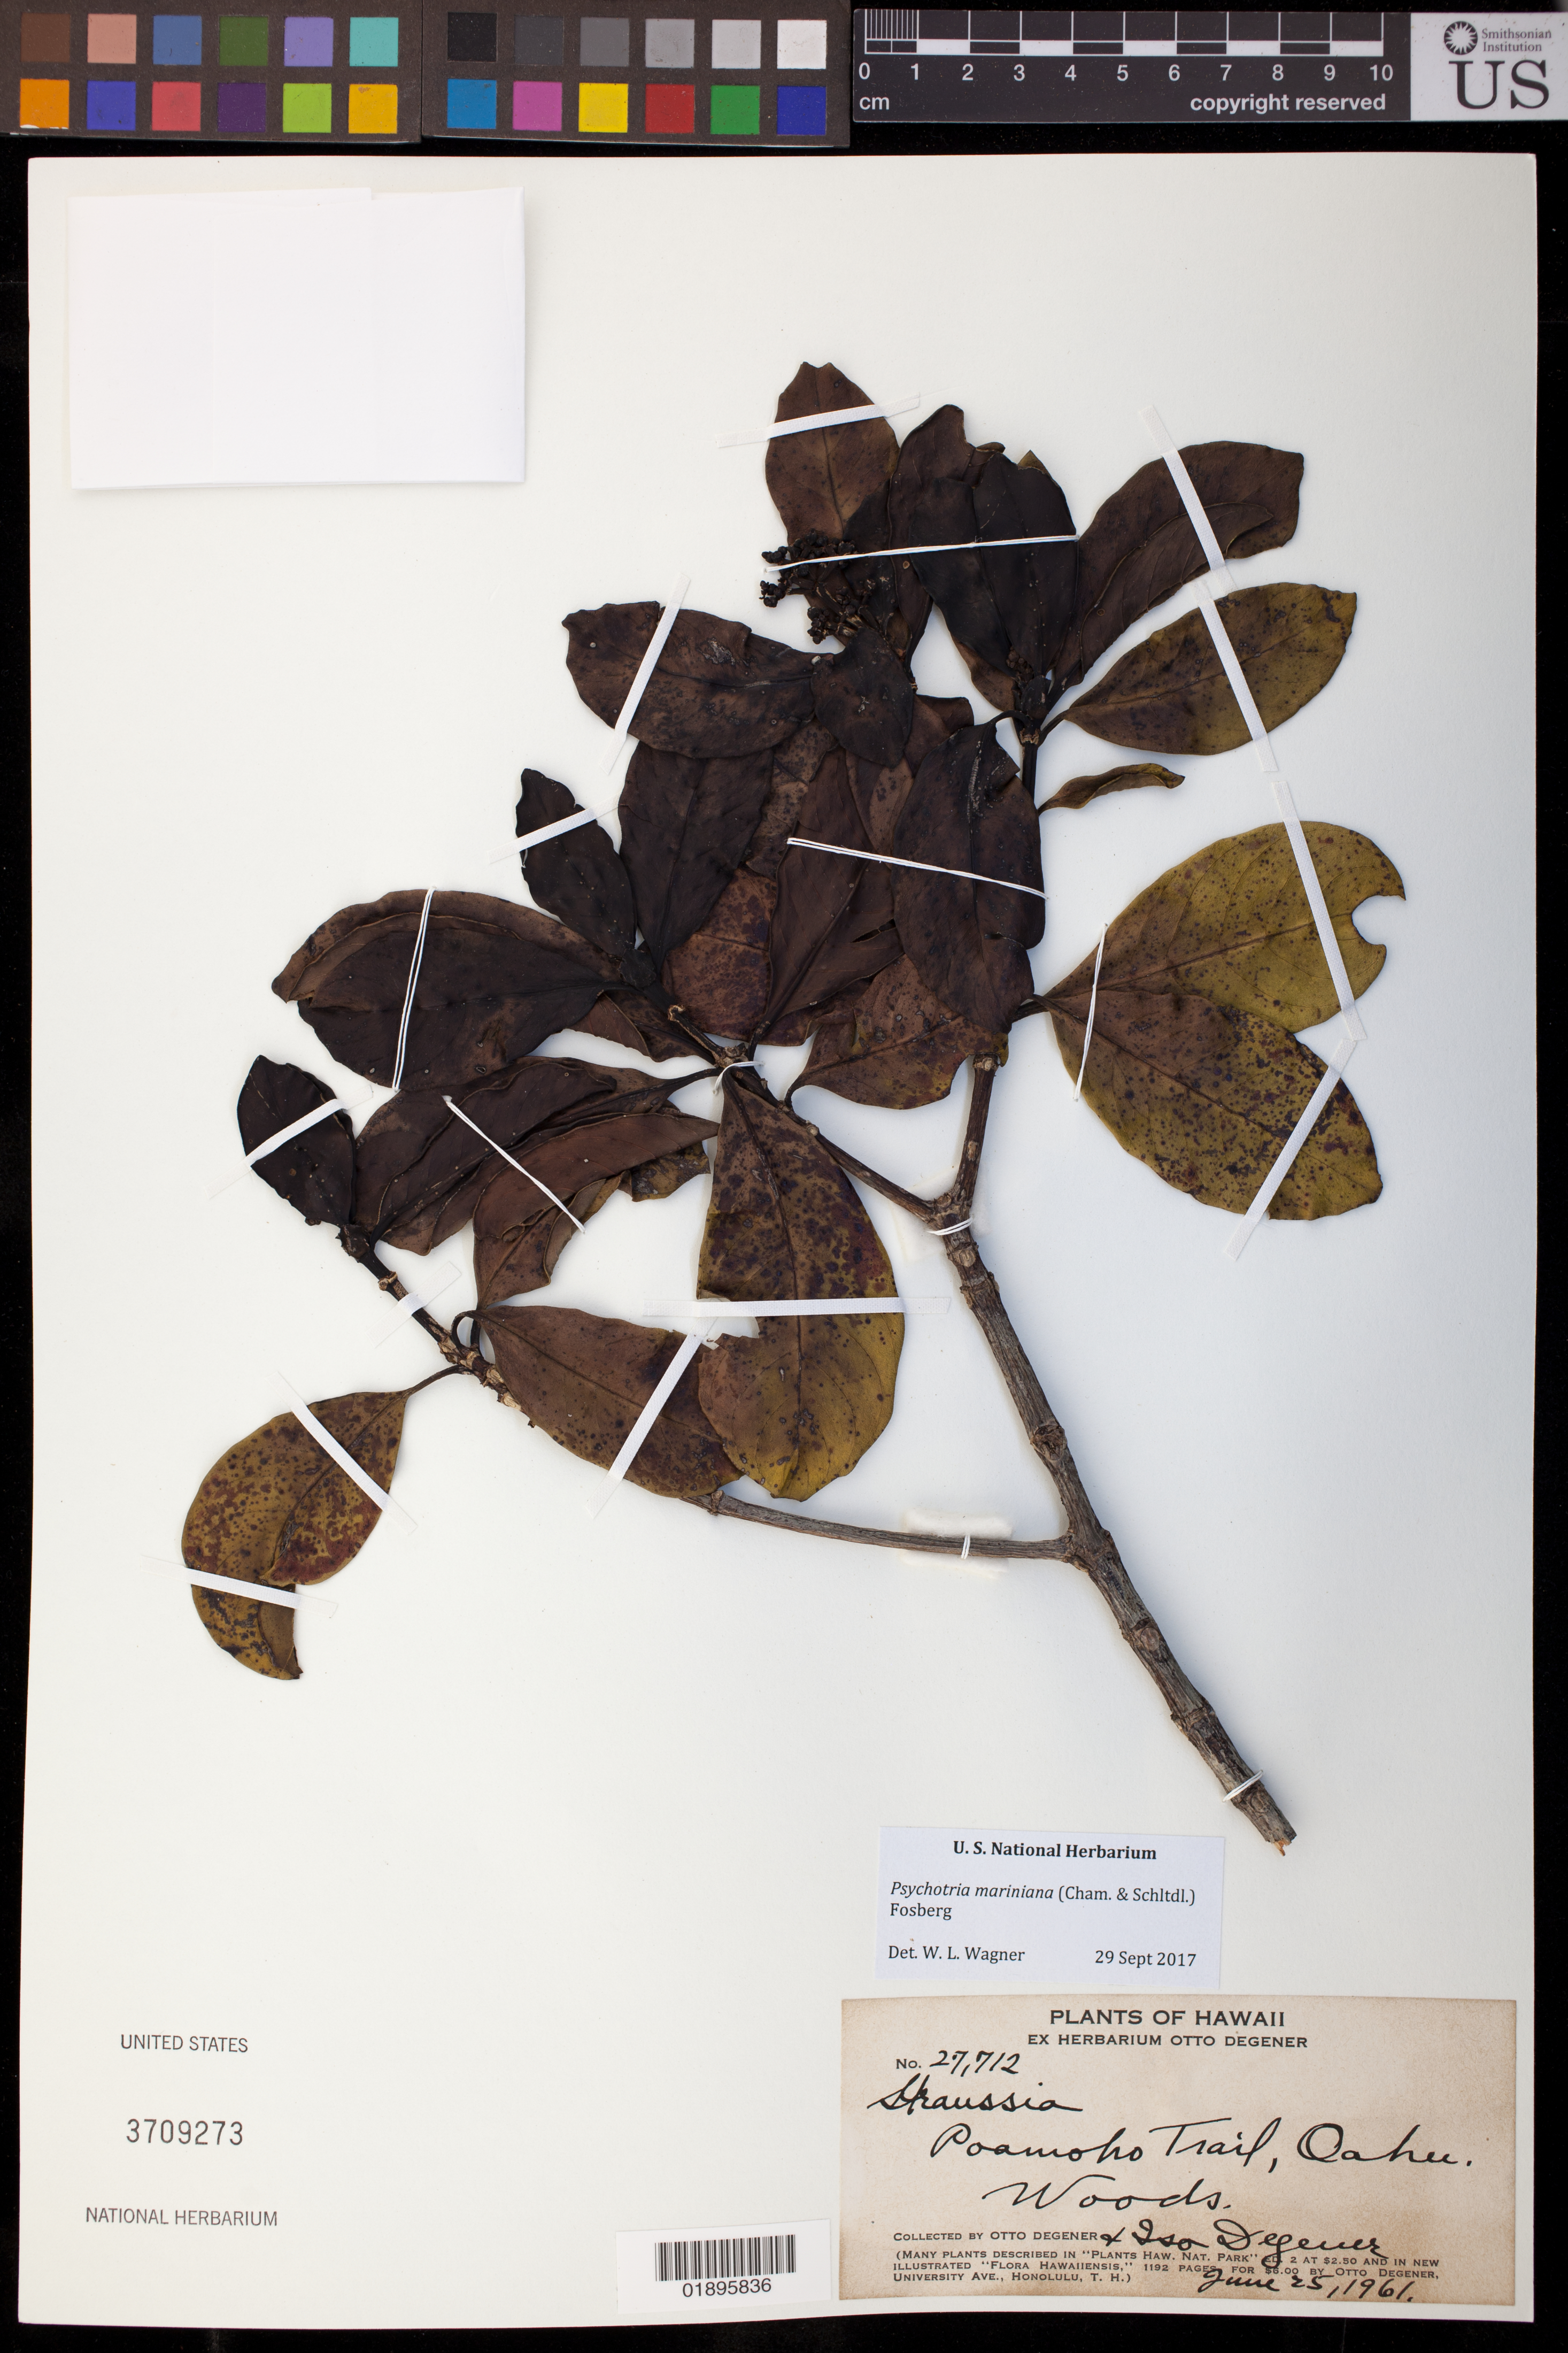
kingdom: Plantae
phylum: Tracheophyta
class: Magnoliopsida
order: Gentianales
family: Rubiaceae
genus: Psychotria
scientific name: Psychotria mariniana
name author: (Cham. & Schltdl.) Fosberg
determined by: Wagner, W. L., (BOT), Smithsonian Institution - National Museum of Natural History (UNITED STATES)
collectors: O. Degener & I. Degener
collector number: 27712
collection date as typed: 25 Jun 1961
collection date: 1961-06-25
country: United States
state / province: Hawaii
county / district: Honolulu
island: Oahu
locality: Poamoho Trail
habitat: Woods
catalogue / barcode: US 3709273